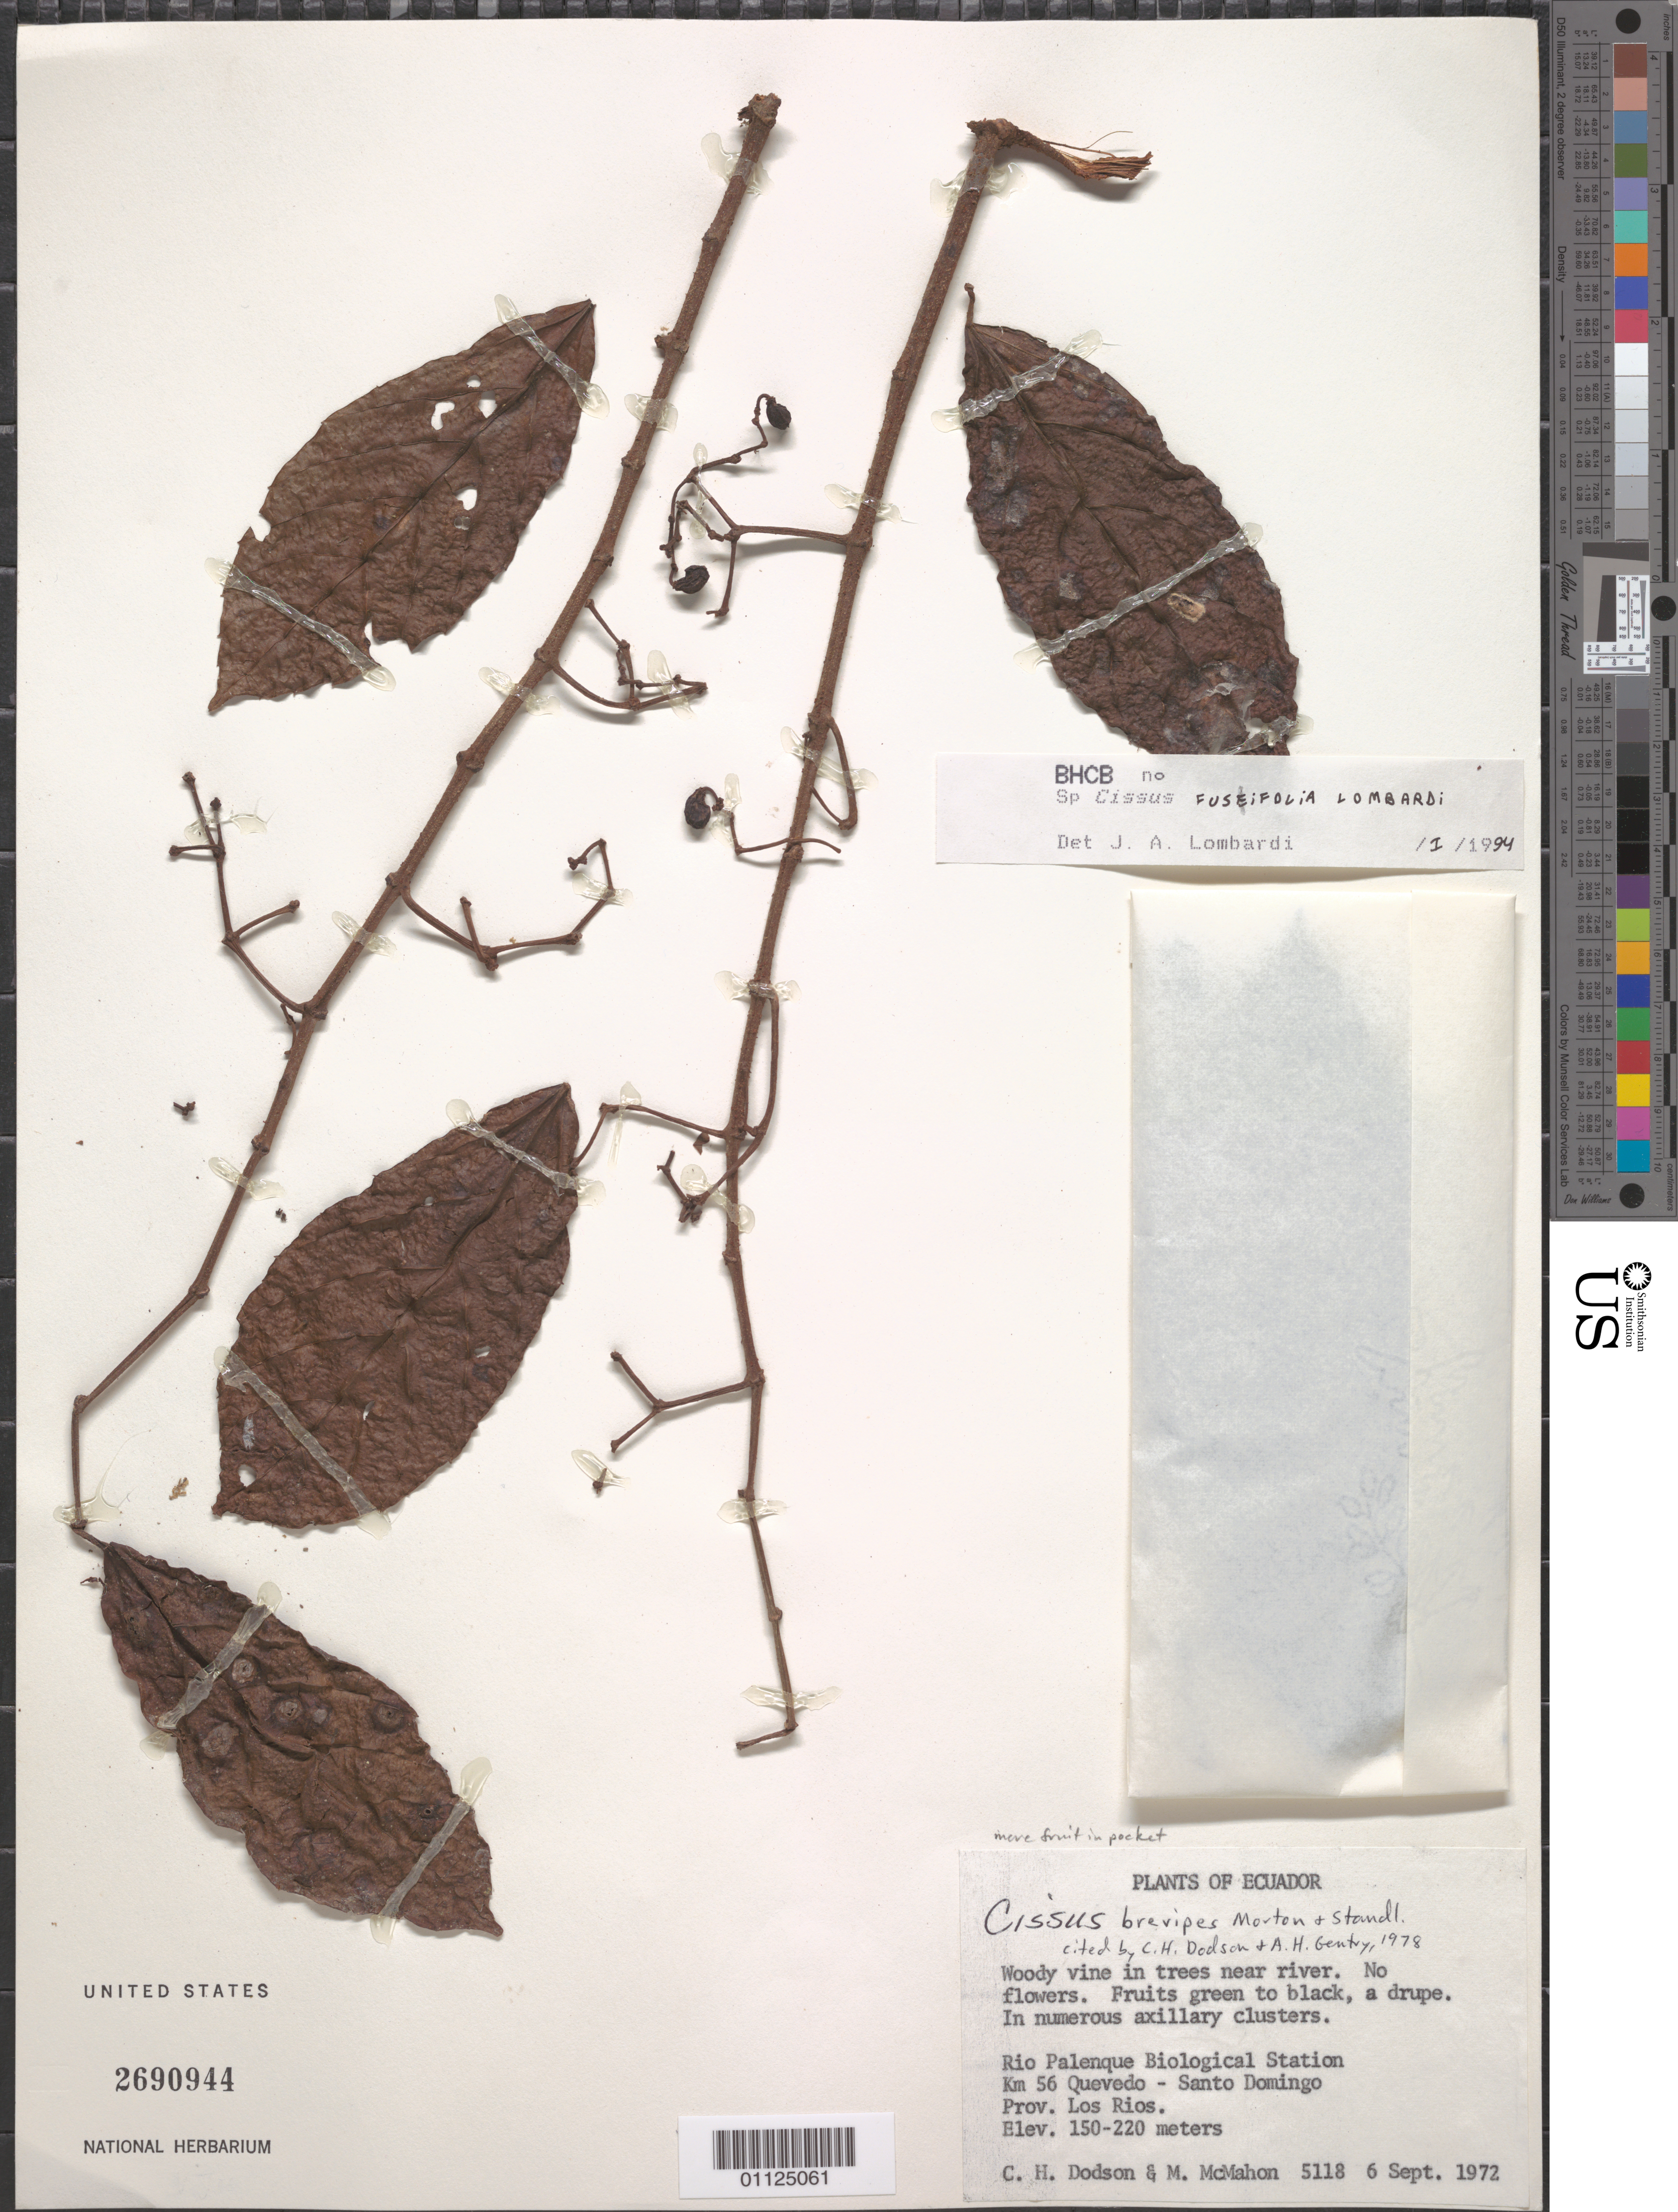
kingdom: Plantae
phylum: Tracheophyta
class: Magnoliopsida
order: Vitales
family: Vitaceae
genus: Cissus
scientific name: Cissus fusifolia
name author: Lombardi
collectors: C. H. Dodson & M. McMahon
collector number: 5118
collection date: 1972-09-06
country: Ecuador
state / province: Los Ríos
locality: Rio Palenque Biological Station. Km 56 Quevedo - Santo Domingo.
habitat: Woody vine in trees near river.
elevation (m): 150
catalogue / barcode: US 2690944